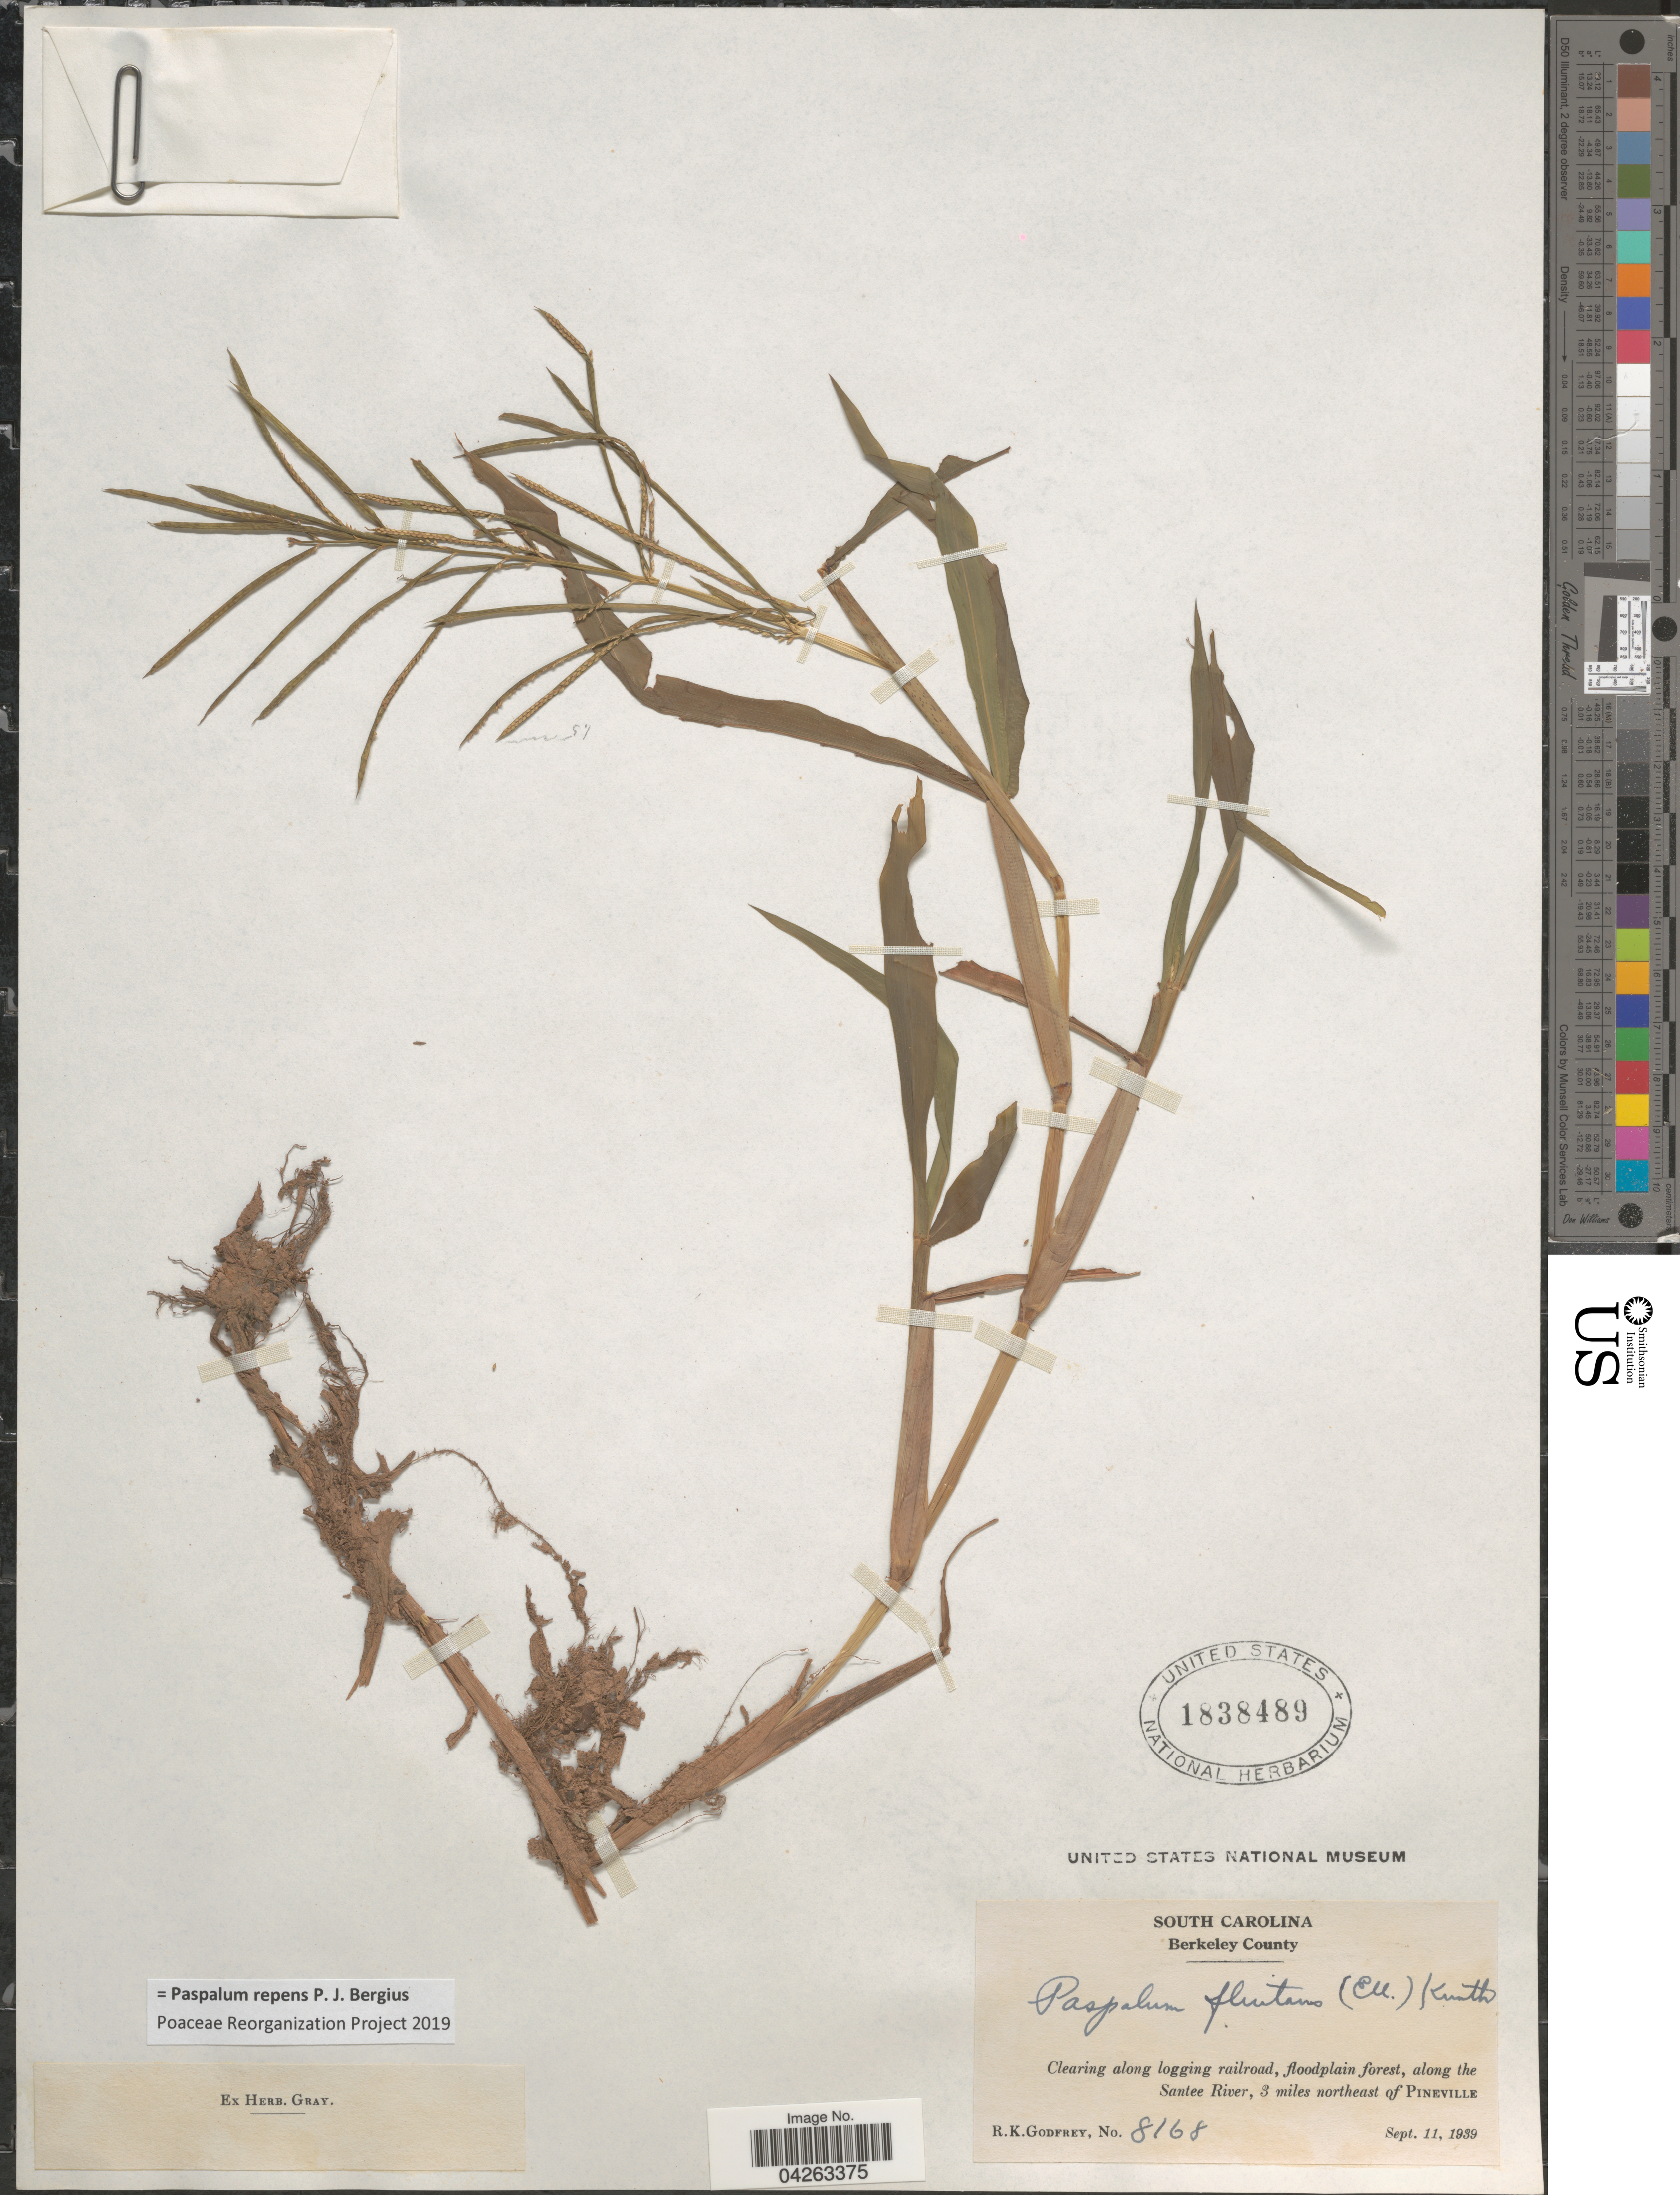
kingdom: Plantae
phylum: Tracheophyta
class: Liliopsida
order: Poales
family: Poaceae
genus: Paspalum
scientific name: Paspalum repens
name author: P.J. Bergius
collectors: R. K. Godfrey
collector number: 8168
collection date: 1939-09-11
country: United States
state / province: South Carolina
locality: Berkeley County. Clearing along logging railroad, floodplain forest, along the Santee River, 3 miles northeast of Pineville.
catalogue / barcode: US 1838489